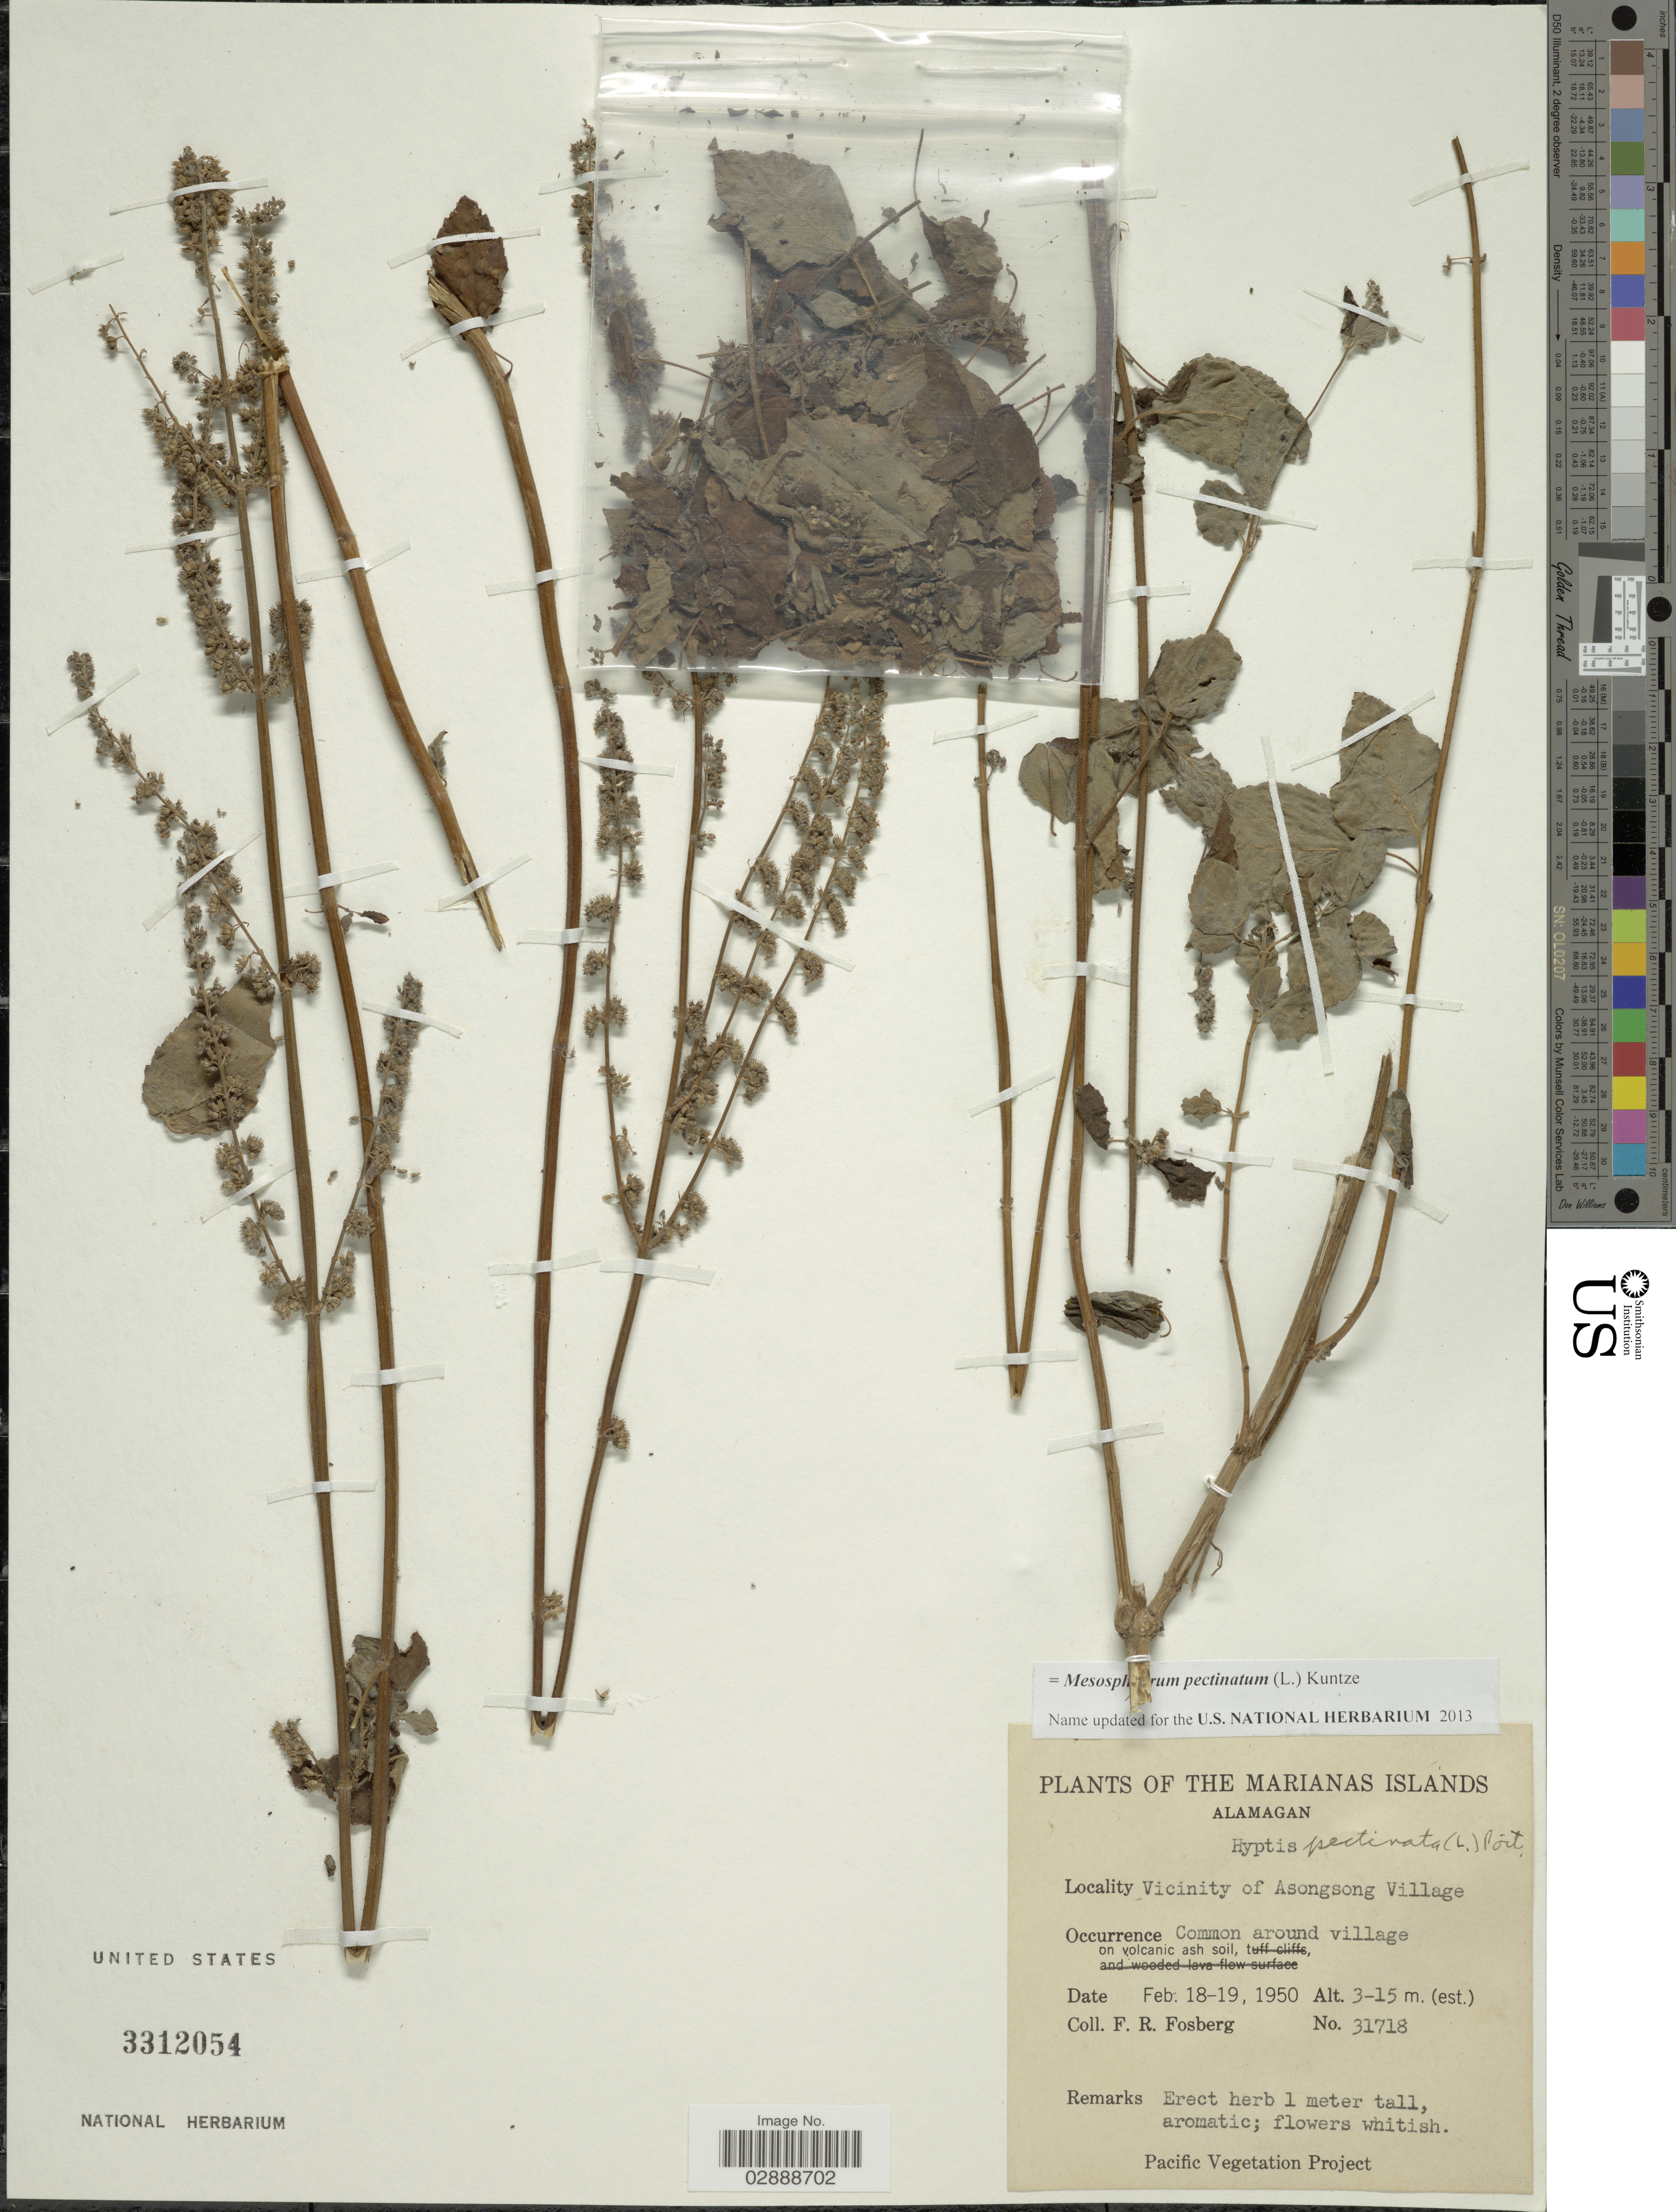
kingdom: Plantae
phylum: Tracheophyta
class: Magnoliopsida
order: Lamiales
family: Lamiaceae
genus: Mesosphaerum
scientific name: Mesosphaerum pectinatum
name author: (L.) Kuntze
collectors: F. R. Fosberg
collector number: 31718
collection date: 1950-02-18/1950-02-19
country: Northern Mariana Islands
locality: The Marianas Islands, Alamagan, Vicinity of Asongsong Village.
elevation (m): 3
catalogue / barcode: US 3312054